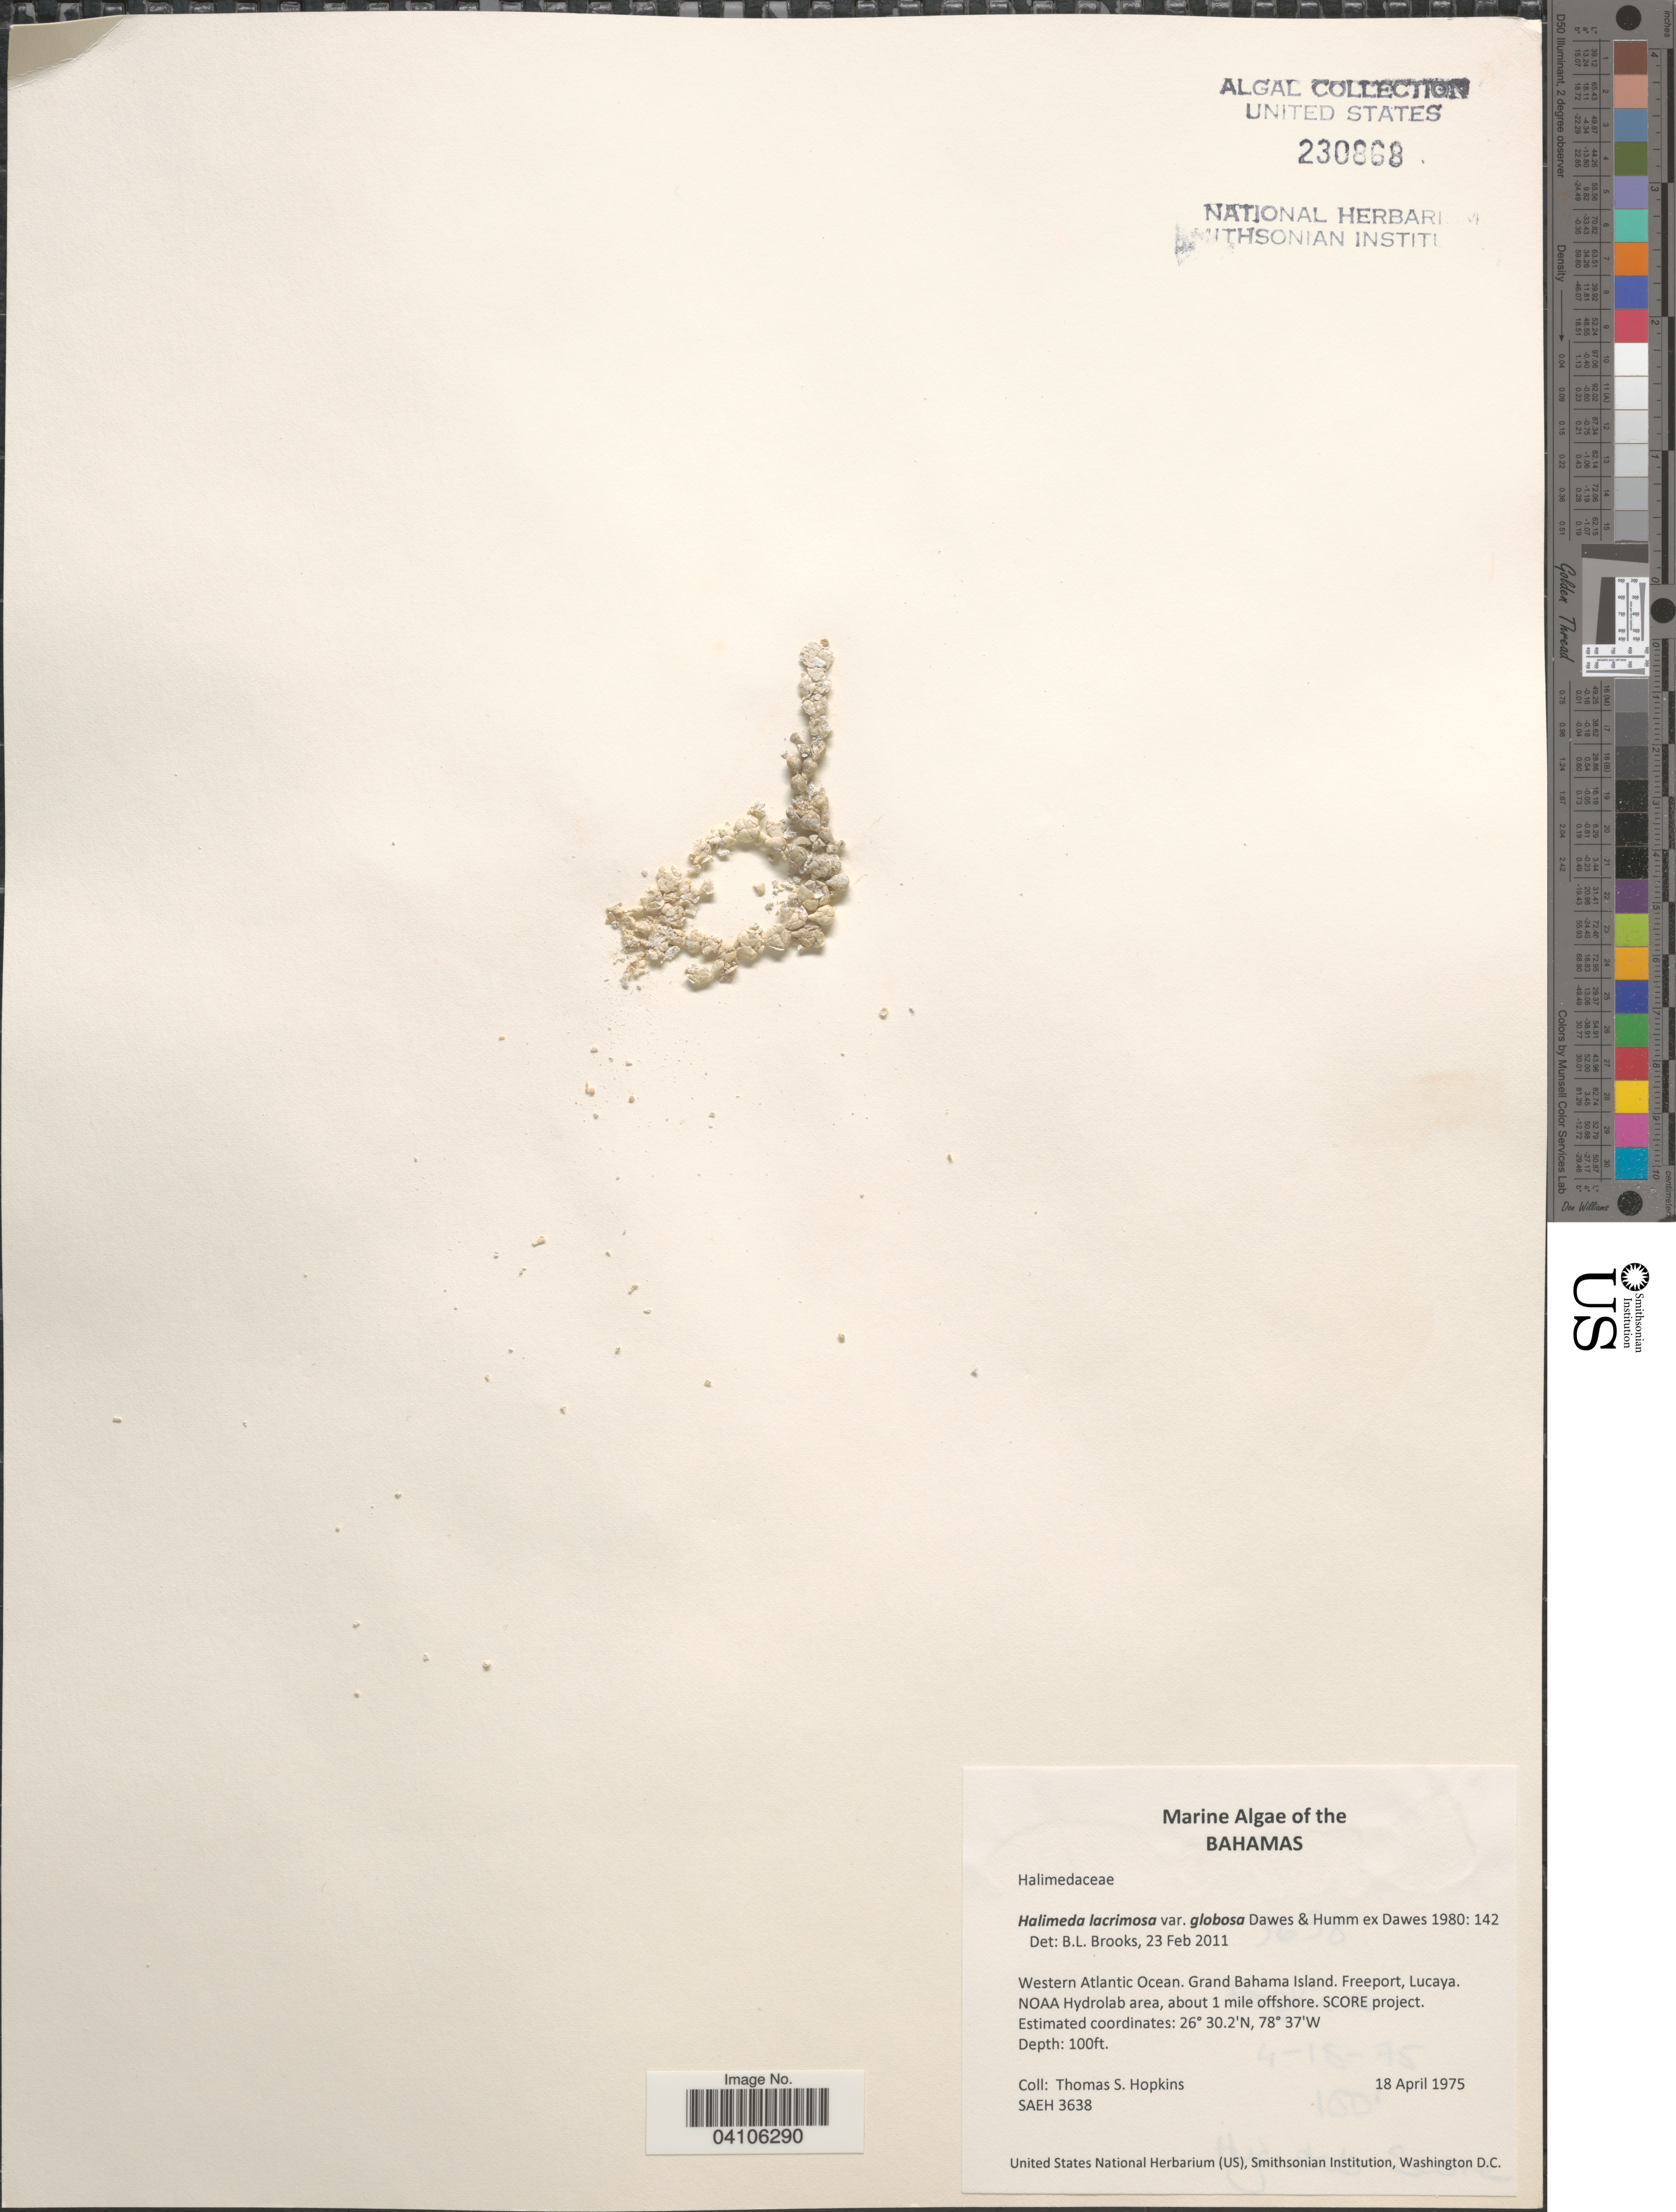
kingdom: Plantae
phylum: Chlorophyta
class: Ulvophyceae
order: Bryopsidales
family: Halimedaceae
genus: Halimeda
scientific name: Halimeda lacrimosa var. globosa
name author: Dawes & Humm ex Dawes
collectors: T. Hopkins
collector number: SAEH3638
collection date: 1975-04-18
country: Bahamas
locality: Western Atlantic Ocean. Grand Bahama Island. Freeport, Lucaya. NOAA Hydrolab area, about 1 mile offshore. SCORE project.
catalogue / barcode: US 230868